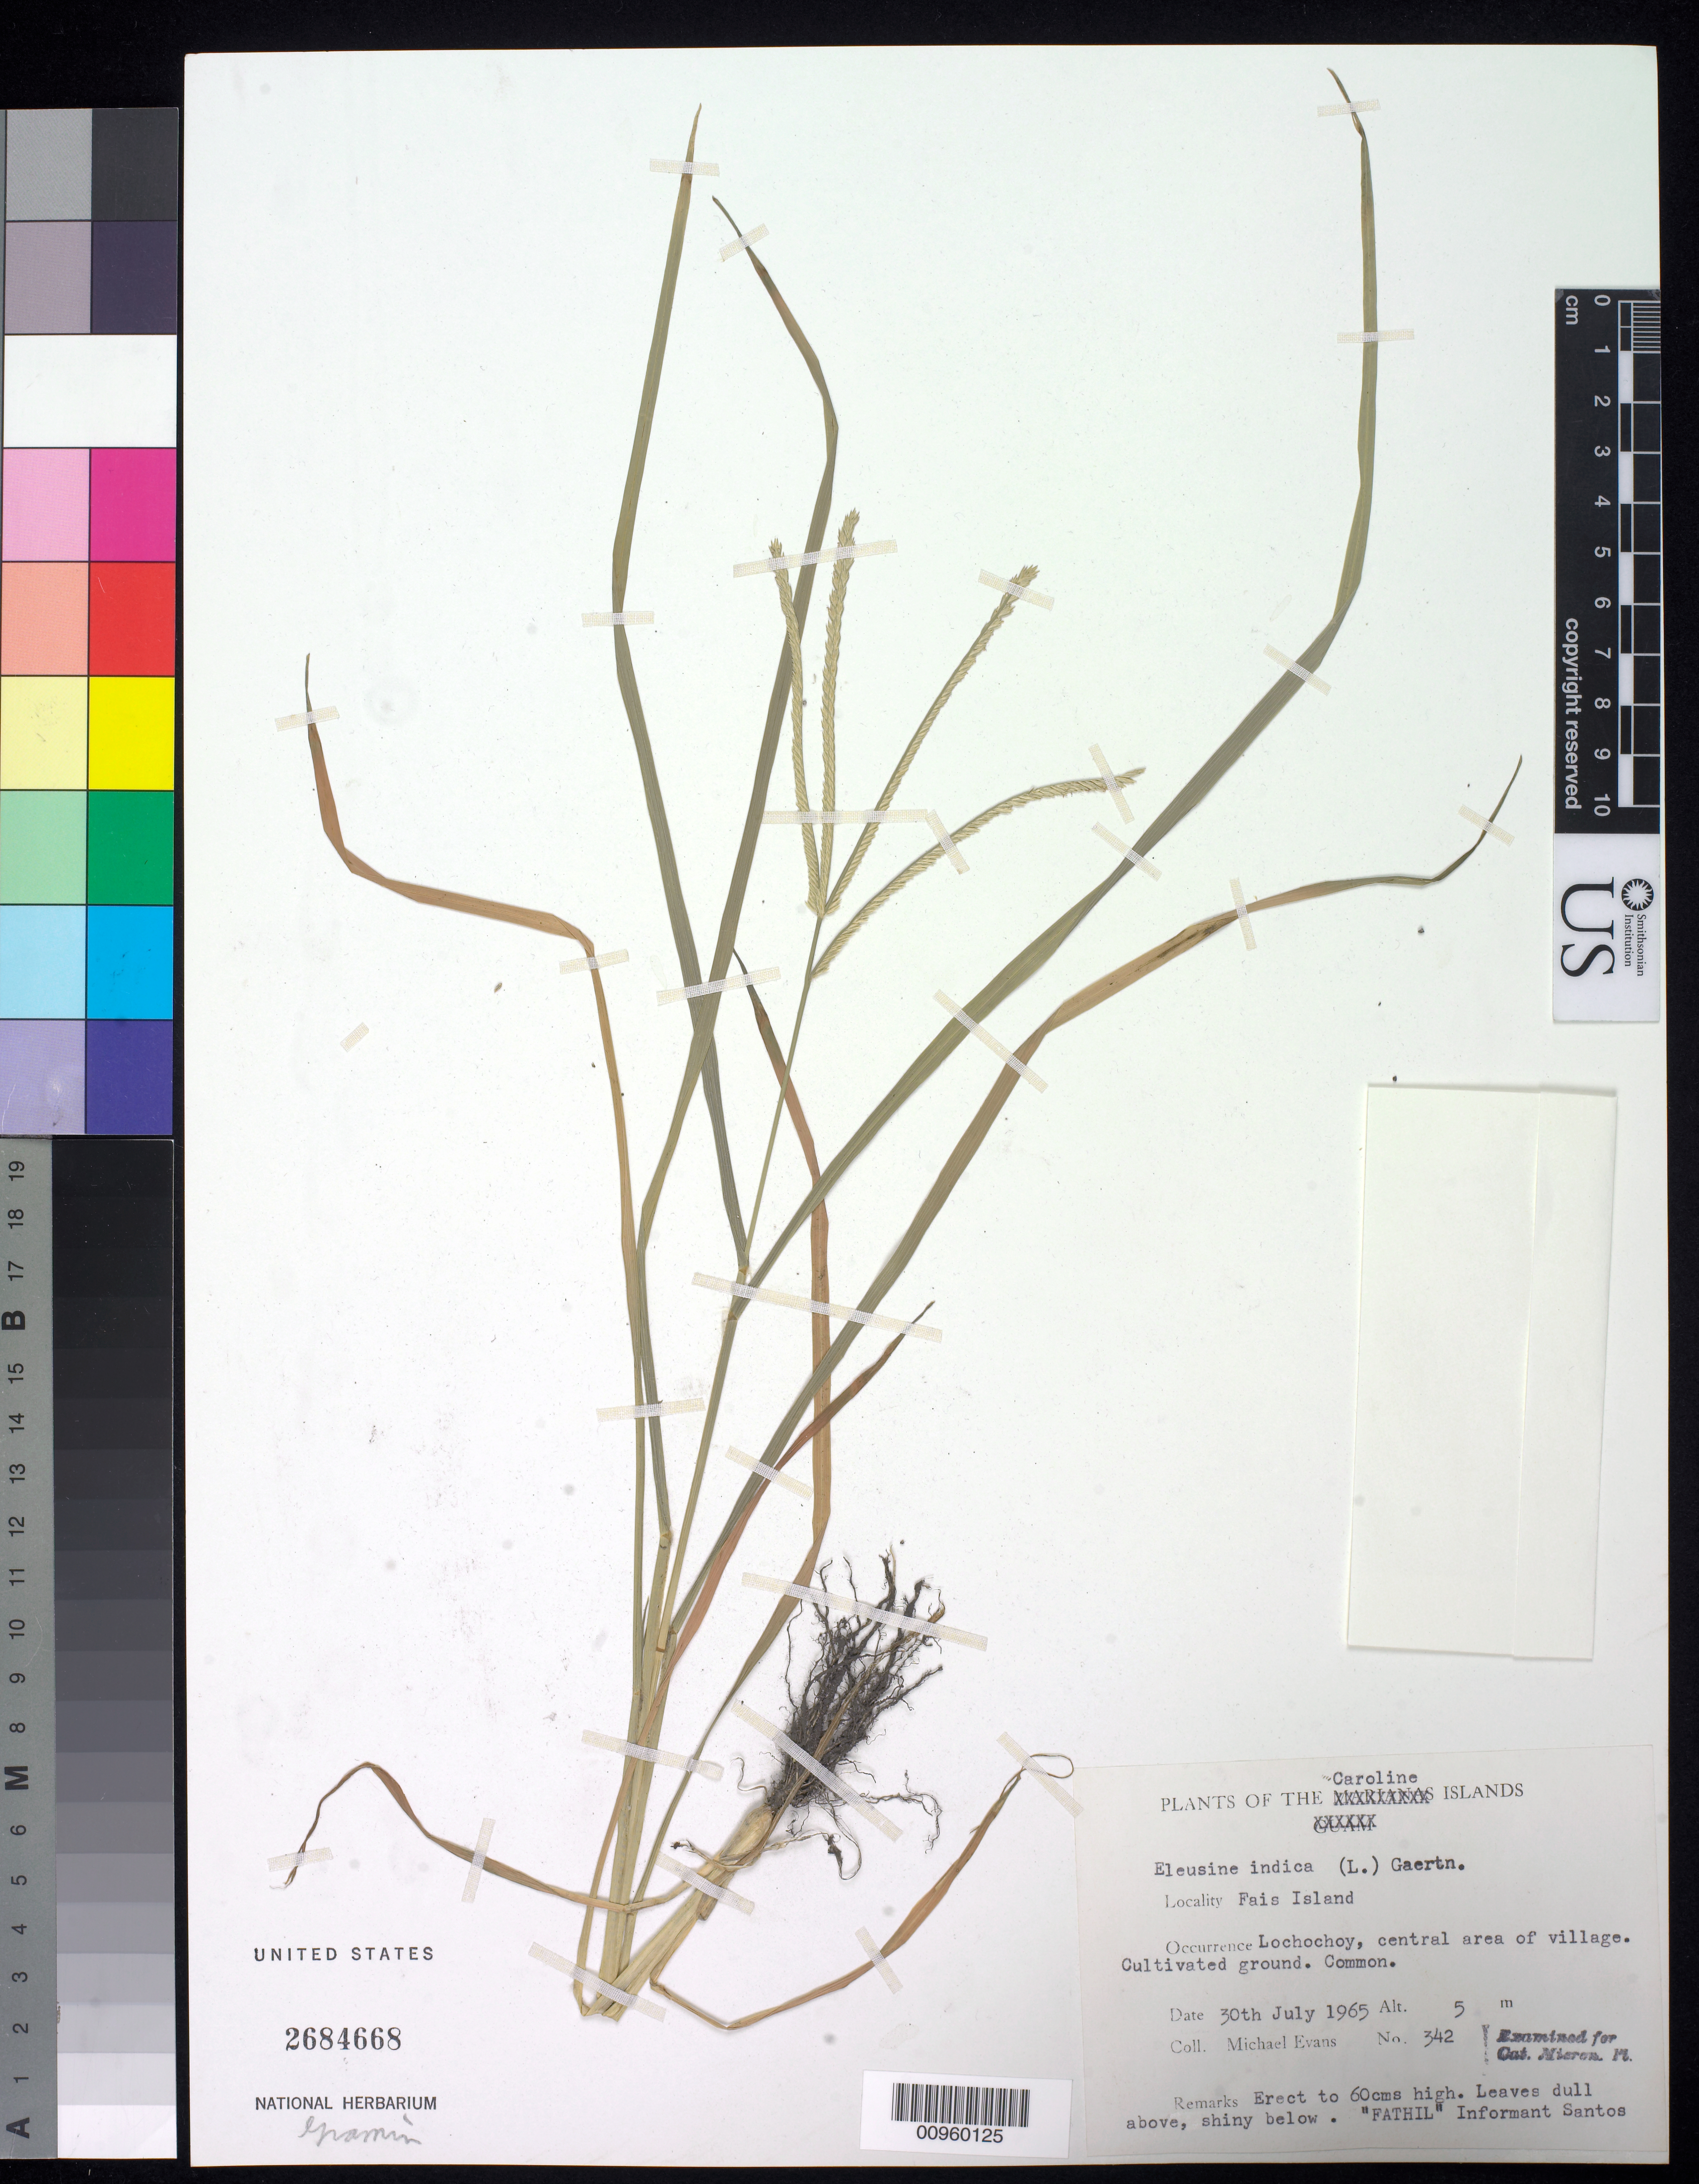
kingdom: Plantae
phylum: Tracheophyta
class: Liliopsida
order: Poales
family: Poaceae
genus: Eleusine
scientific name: Eleusine indica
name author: (L.) Gaertn.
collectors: M. Evans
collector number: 342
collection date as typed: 30 Jul 1965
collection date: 1965-07-30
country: Kiribati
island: Caroline Atoll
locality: Lochochoy, central area of village. Cultivated ground. Common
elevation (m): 5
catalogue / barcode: US 2684668